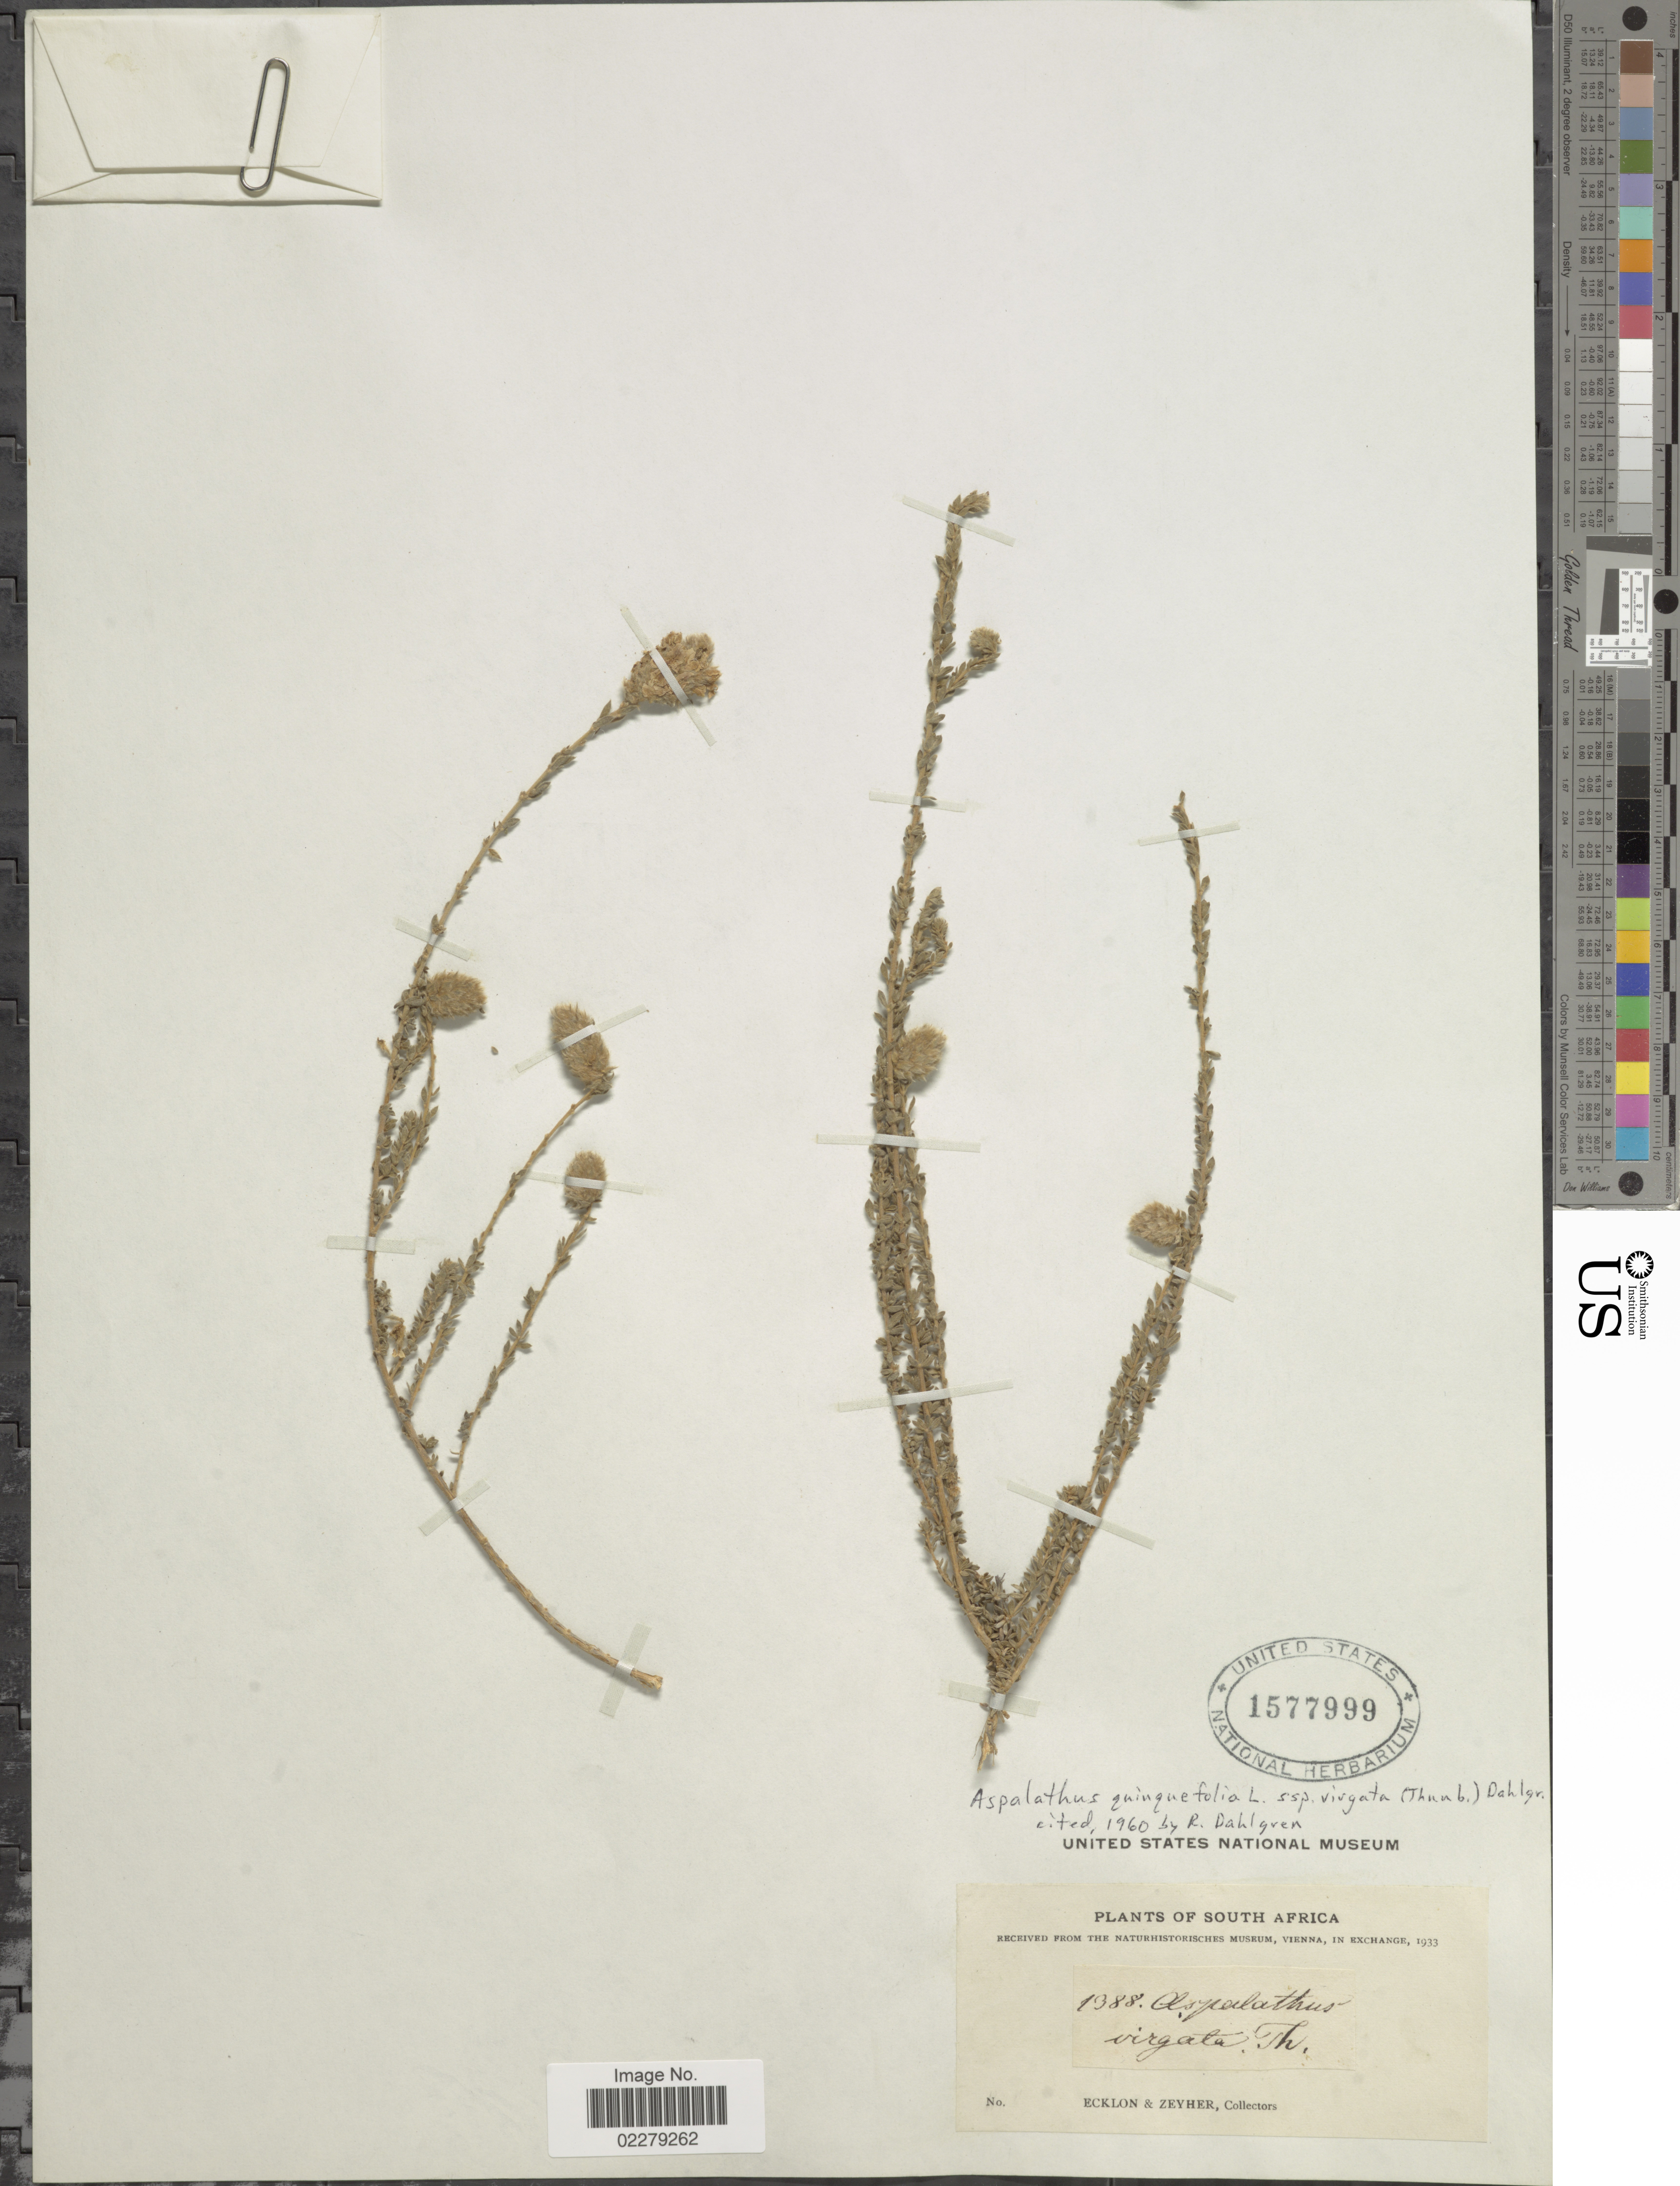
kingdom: Plantae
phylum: Tracheophyta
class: Magnoliopsida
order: Fabales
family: Fabaceae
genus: Aspalathus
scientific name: Aspalathus quinquefolia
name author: L.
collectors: -. Ecklon & -. Zeyher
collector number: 1388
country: South Africa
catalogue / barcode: US 1577999